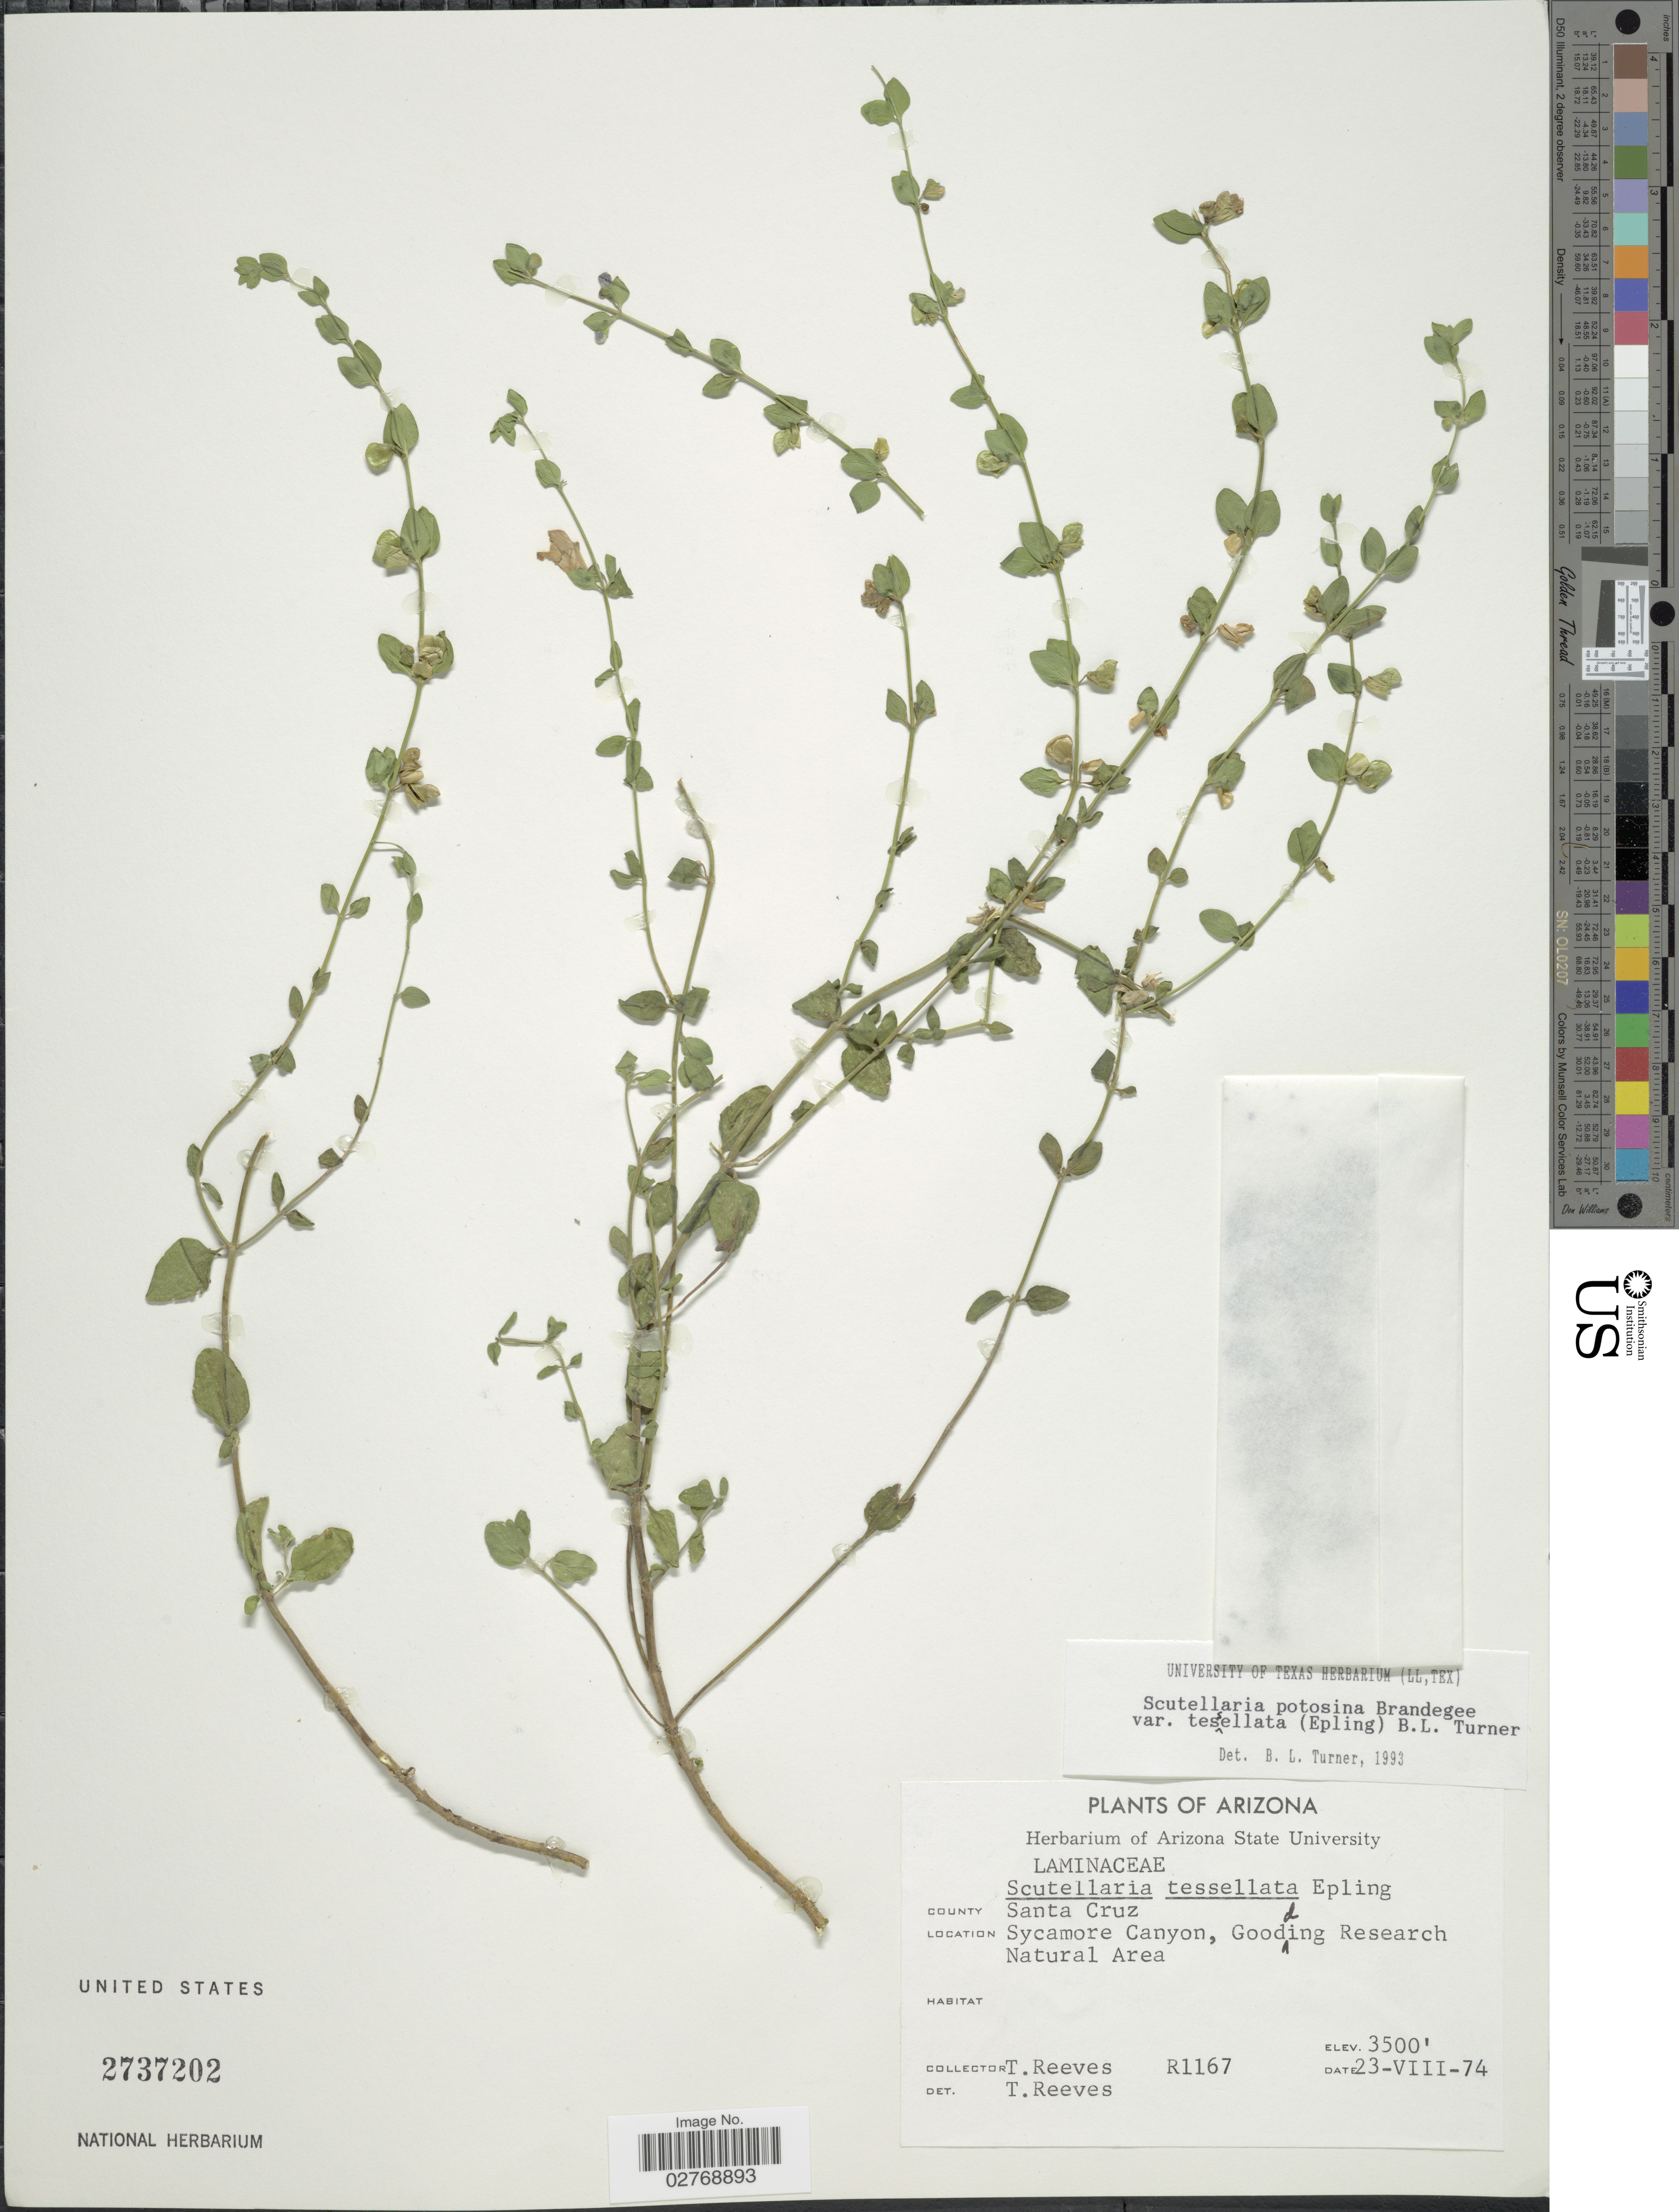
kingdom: Plantae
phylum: Tracheophyta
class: Magnoliopsida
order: Lamiales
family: Lamiaceae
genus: Scutellaria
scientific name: Scutellaria potosina var. tessellata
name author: Brandegee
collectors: T. Reeves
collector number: R1167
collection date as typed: Transcribed d/m/y: 23/8/74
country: United States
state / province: Arizona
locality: County Santa Cruz. Sycamore Canyon, Goodding Research Natural Area.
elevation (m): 1067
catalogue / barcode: US 2737202